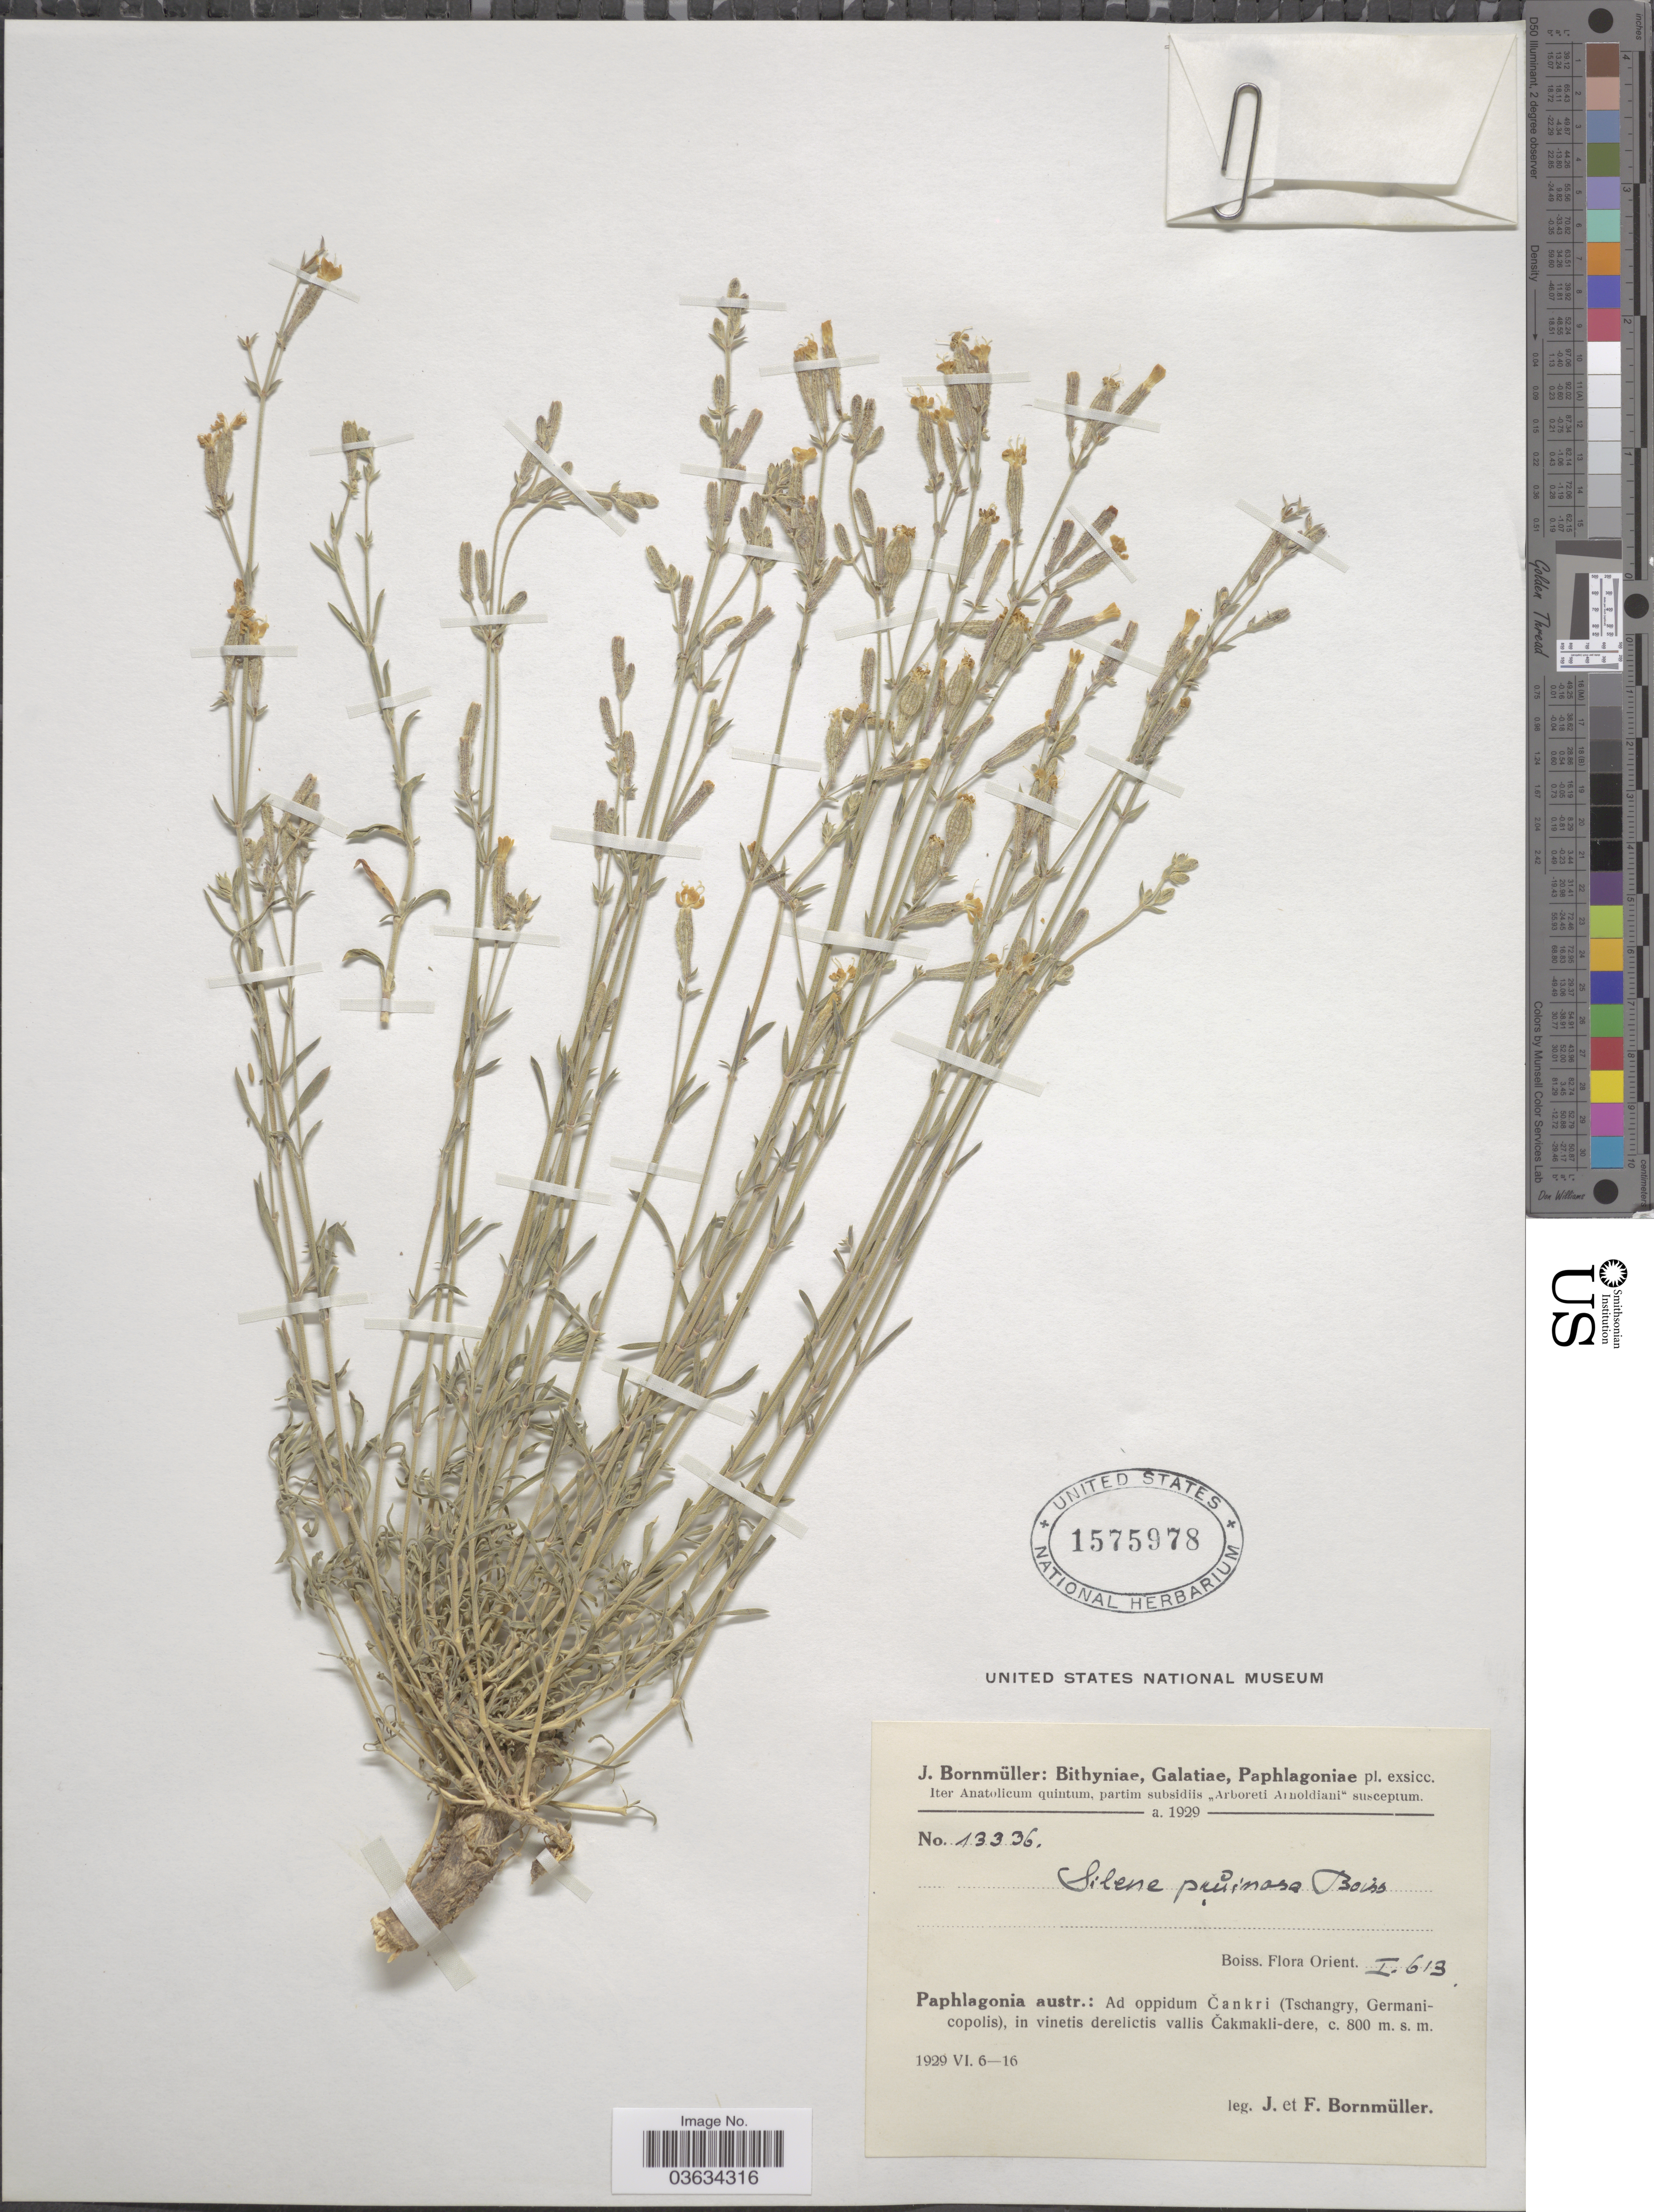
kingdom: Plantae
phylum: Tracheophyta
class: Magnoliopsida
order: Caryophyllales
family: Caryophyllaceae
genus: Silene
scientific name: Silene pruinosa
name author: Boiss.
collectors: J. Bornmüller & F. Bornmüller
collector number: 13336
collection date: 1929-06-06/1929-06-16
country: Turkey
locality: Paphlagonia austr.: Ad oppidum Cankri (Tschangry, Germanicopolis), in vinetis derelicitis vallis Cakmakli-dere.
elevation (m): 800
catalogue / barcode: US 1575978